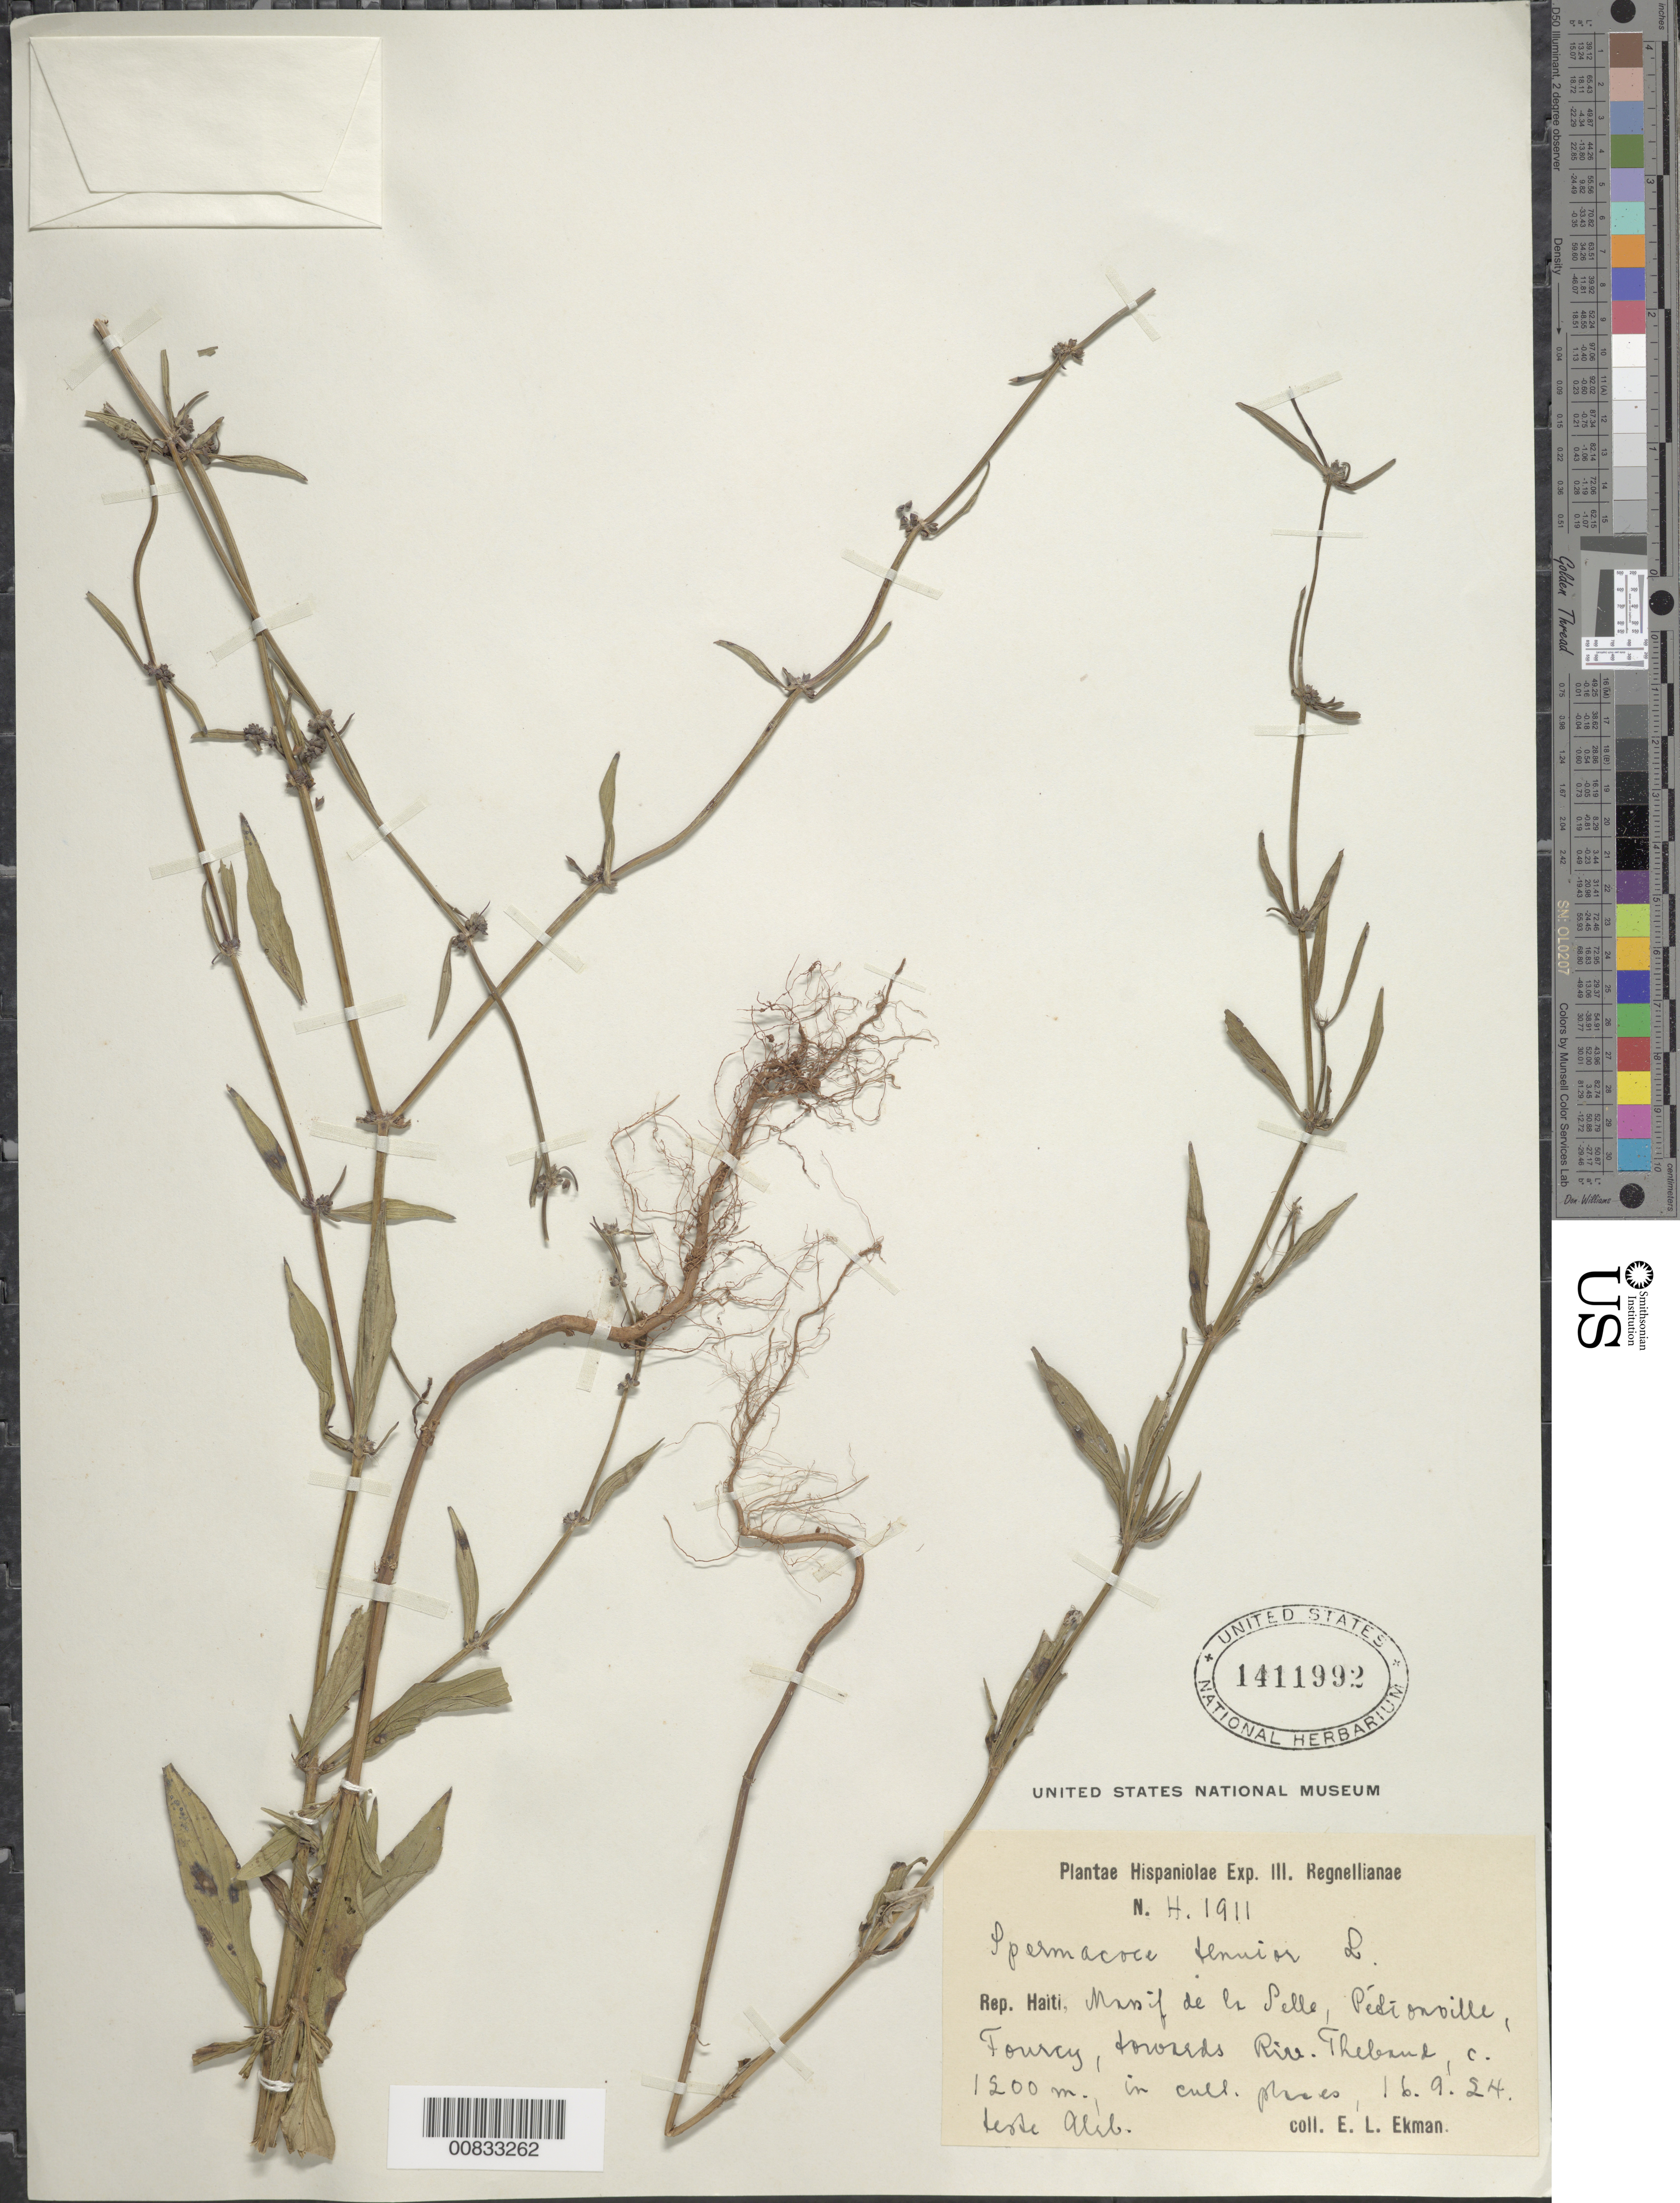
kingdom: Plantae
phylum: Tracheophyta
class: Magnoliopsida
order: Gentianales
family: Rubiaceae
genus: Spermacoce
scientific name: Spermacoce tenuior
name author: L.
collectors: E. L. Ekman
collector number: H 1911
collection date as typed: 16 Sep 1924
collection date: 1924-09-16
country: Haiti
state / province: Ouest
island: Hispaniola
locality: Massif de la Selle, Pétionville, Fourcy, towards Riv. Thebraut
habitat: In cultivated places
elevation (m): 1200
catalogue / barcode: US 1411992